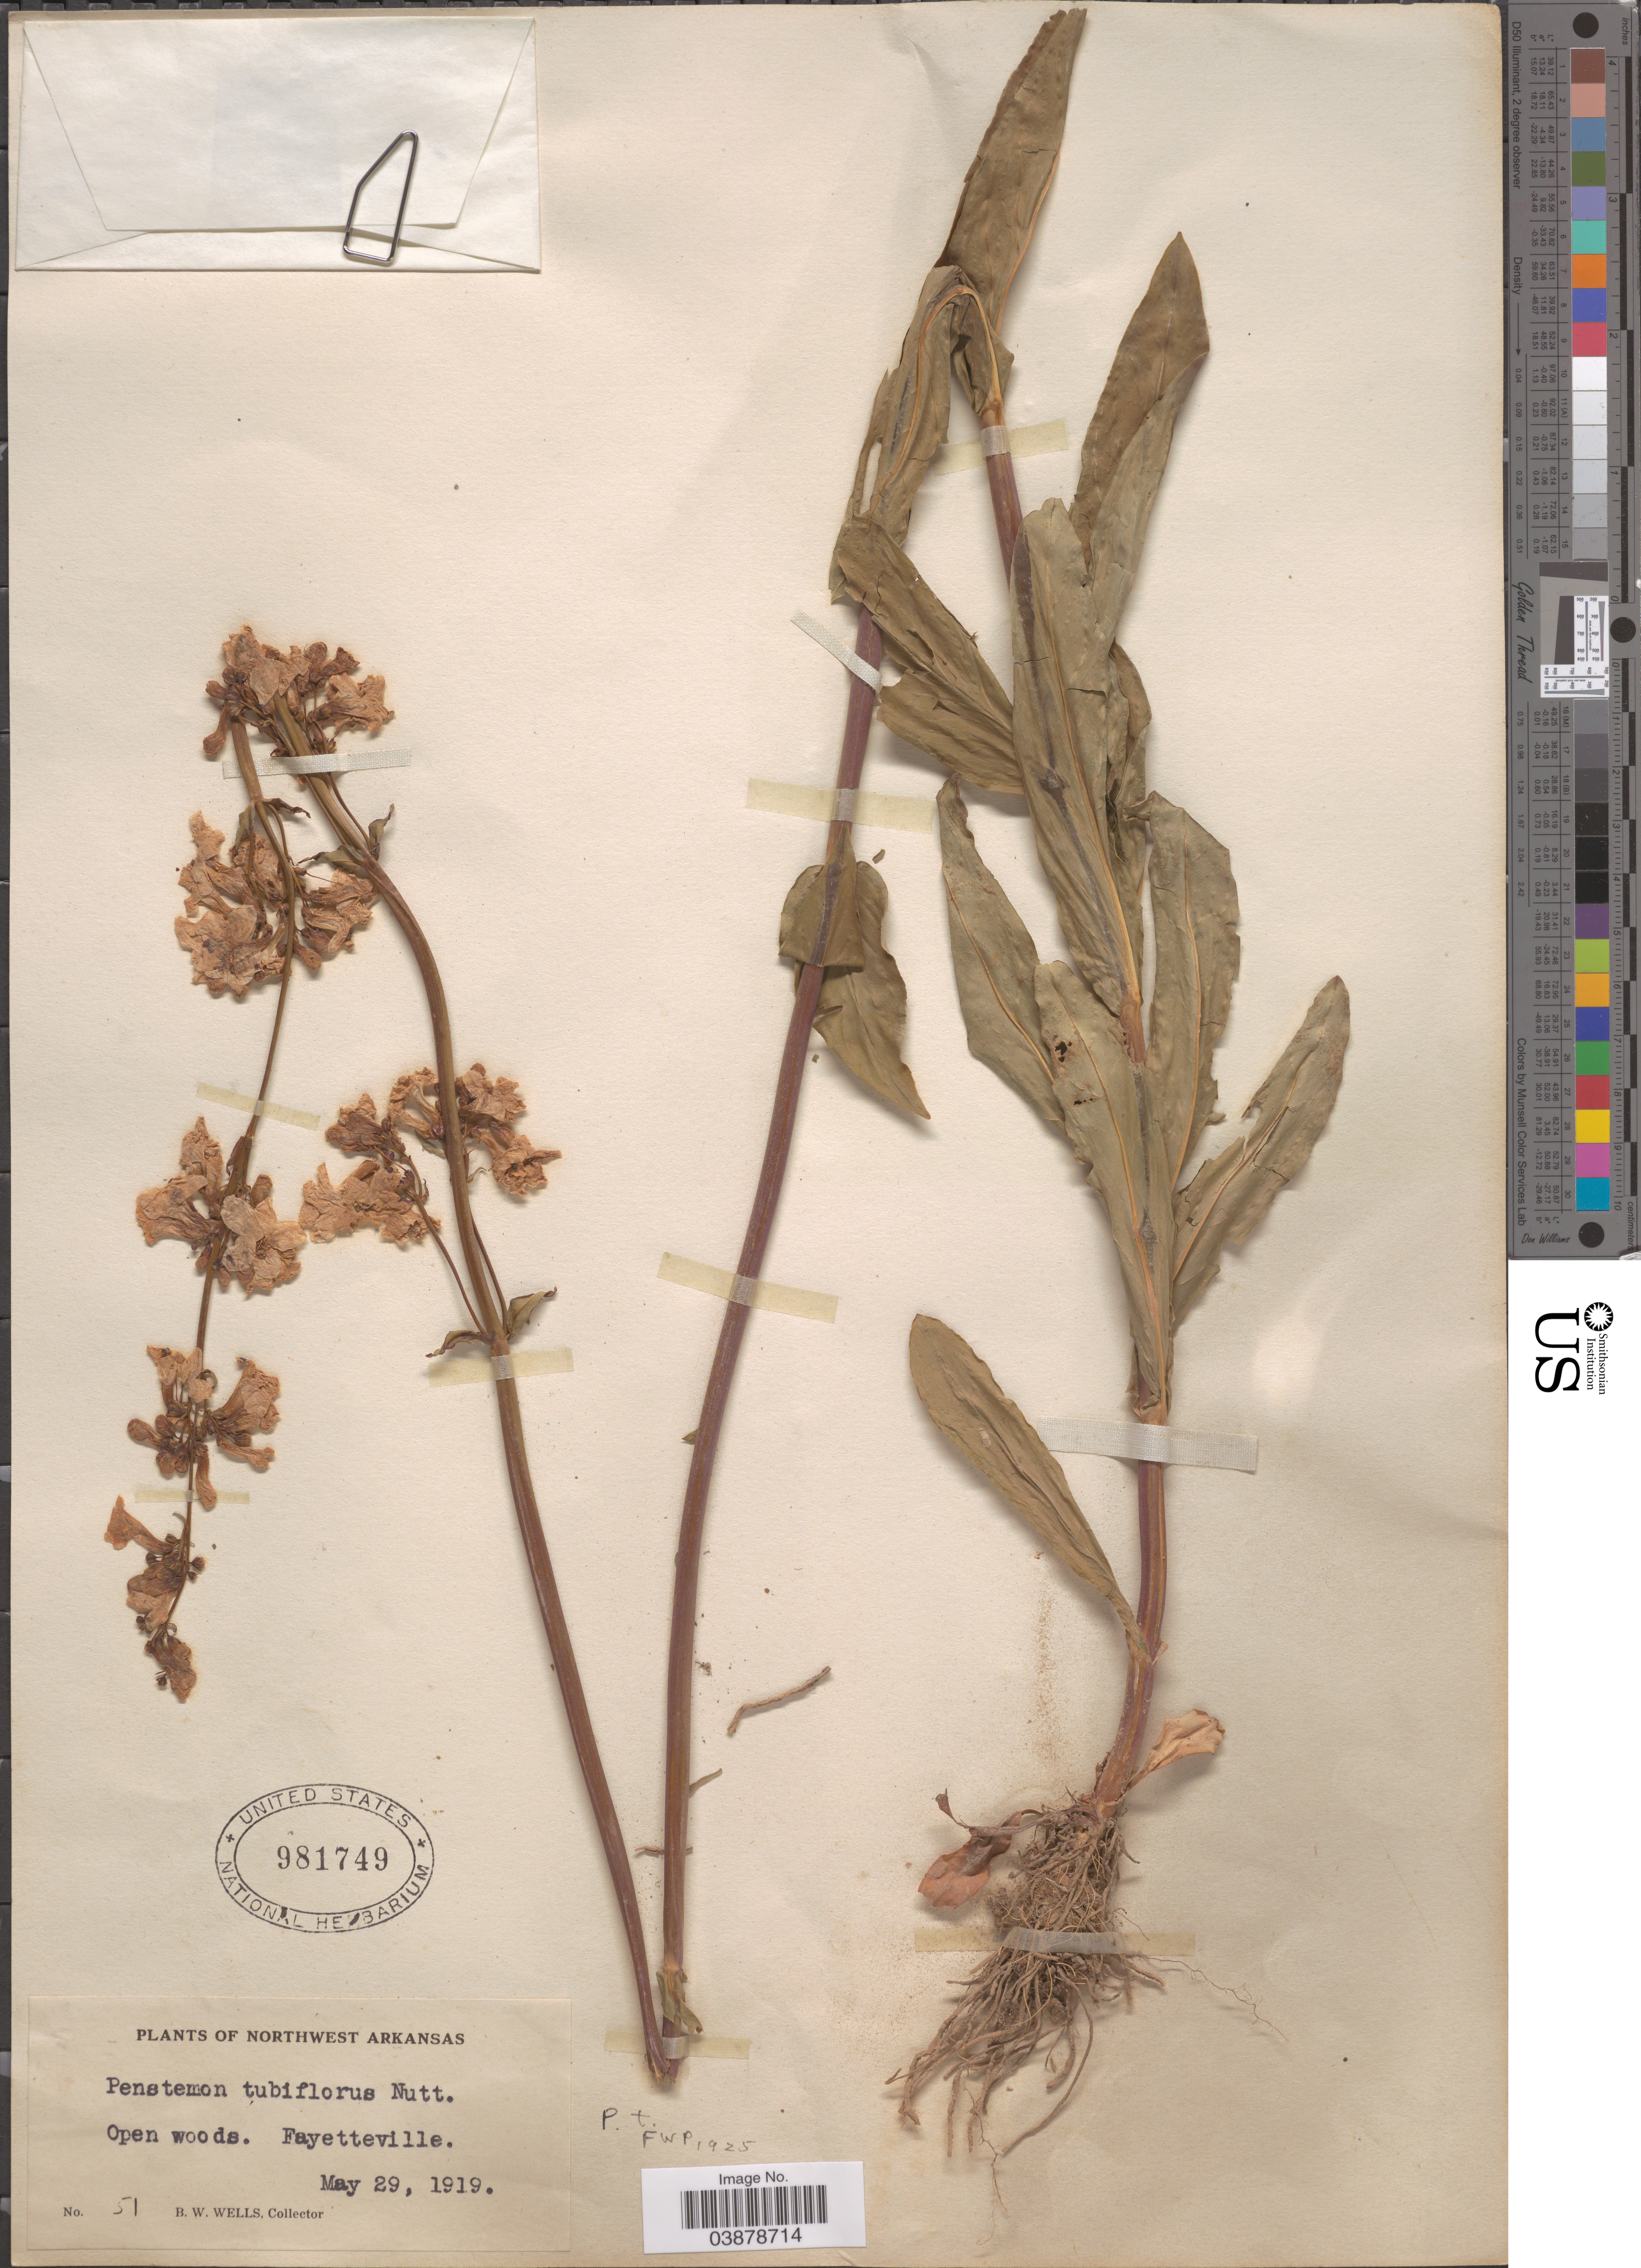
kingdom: Plantae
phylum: Tracheophyta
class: Magnoliopsida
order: Lamiales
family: Plantaginaceae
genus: Penstemon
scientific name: Penstemon tubaeflorus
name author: Nutt.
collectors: B. Wells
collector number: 51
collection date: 1919-05-29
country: United States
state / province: Arkansas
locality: Northwest Arkansas. Fayetteville.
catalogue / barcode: US 981749